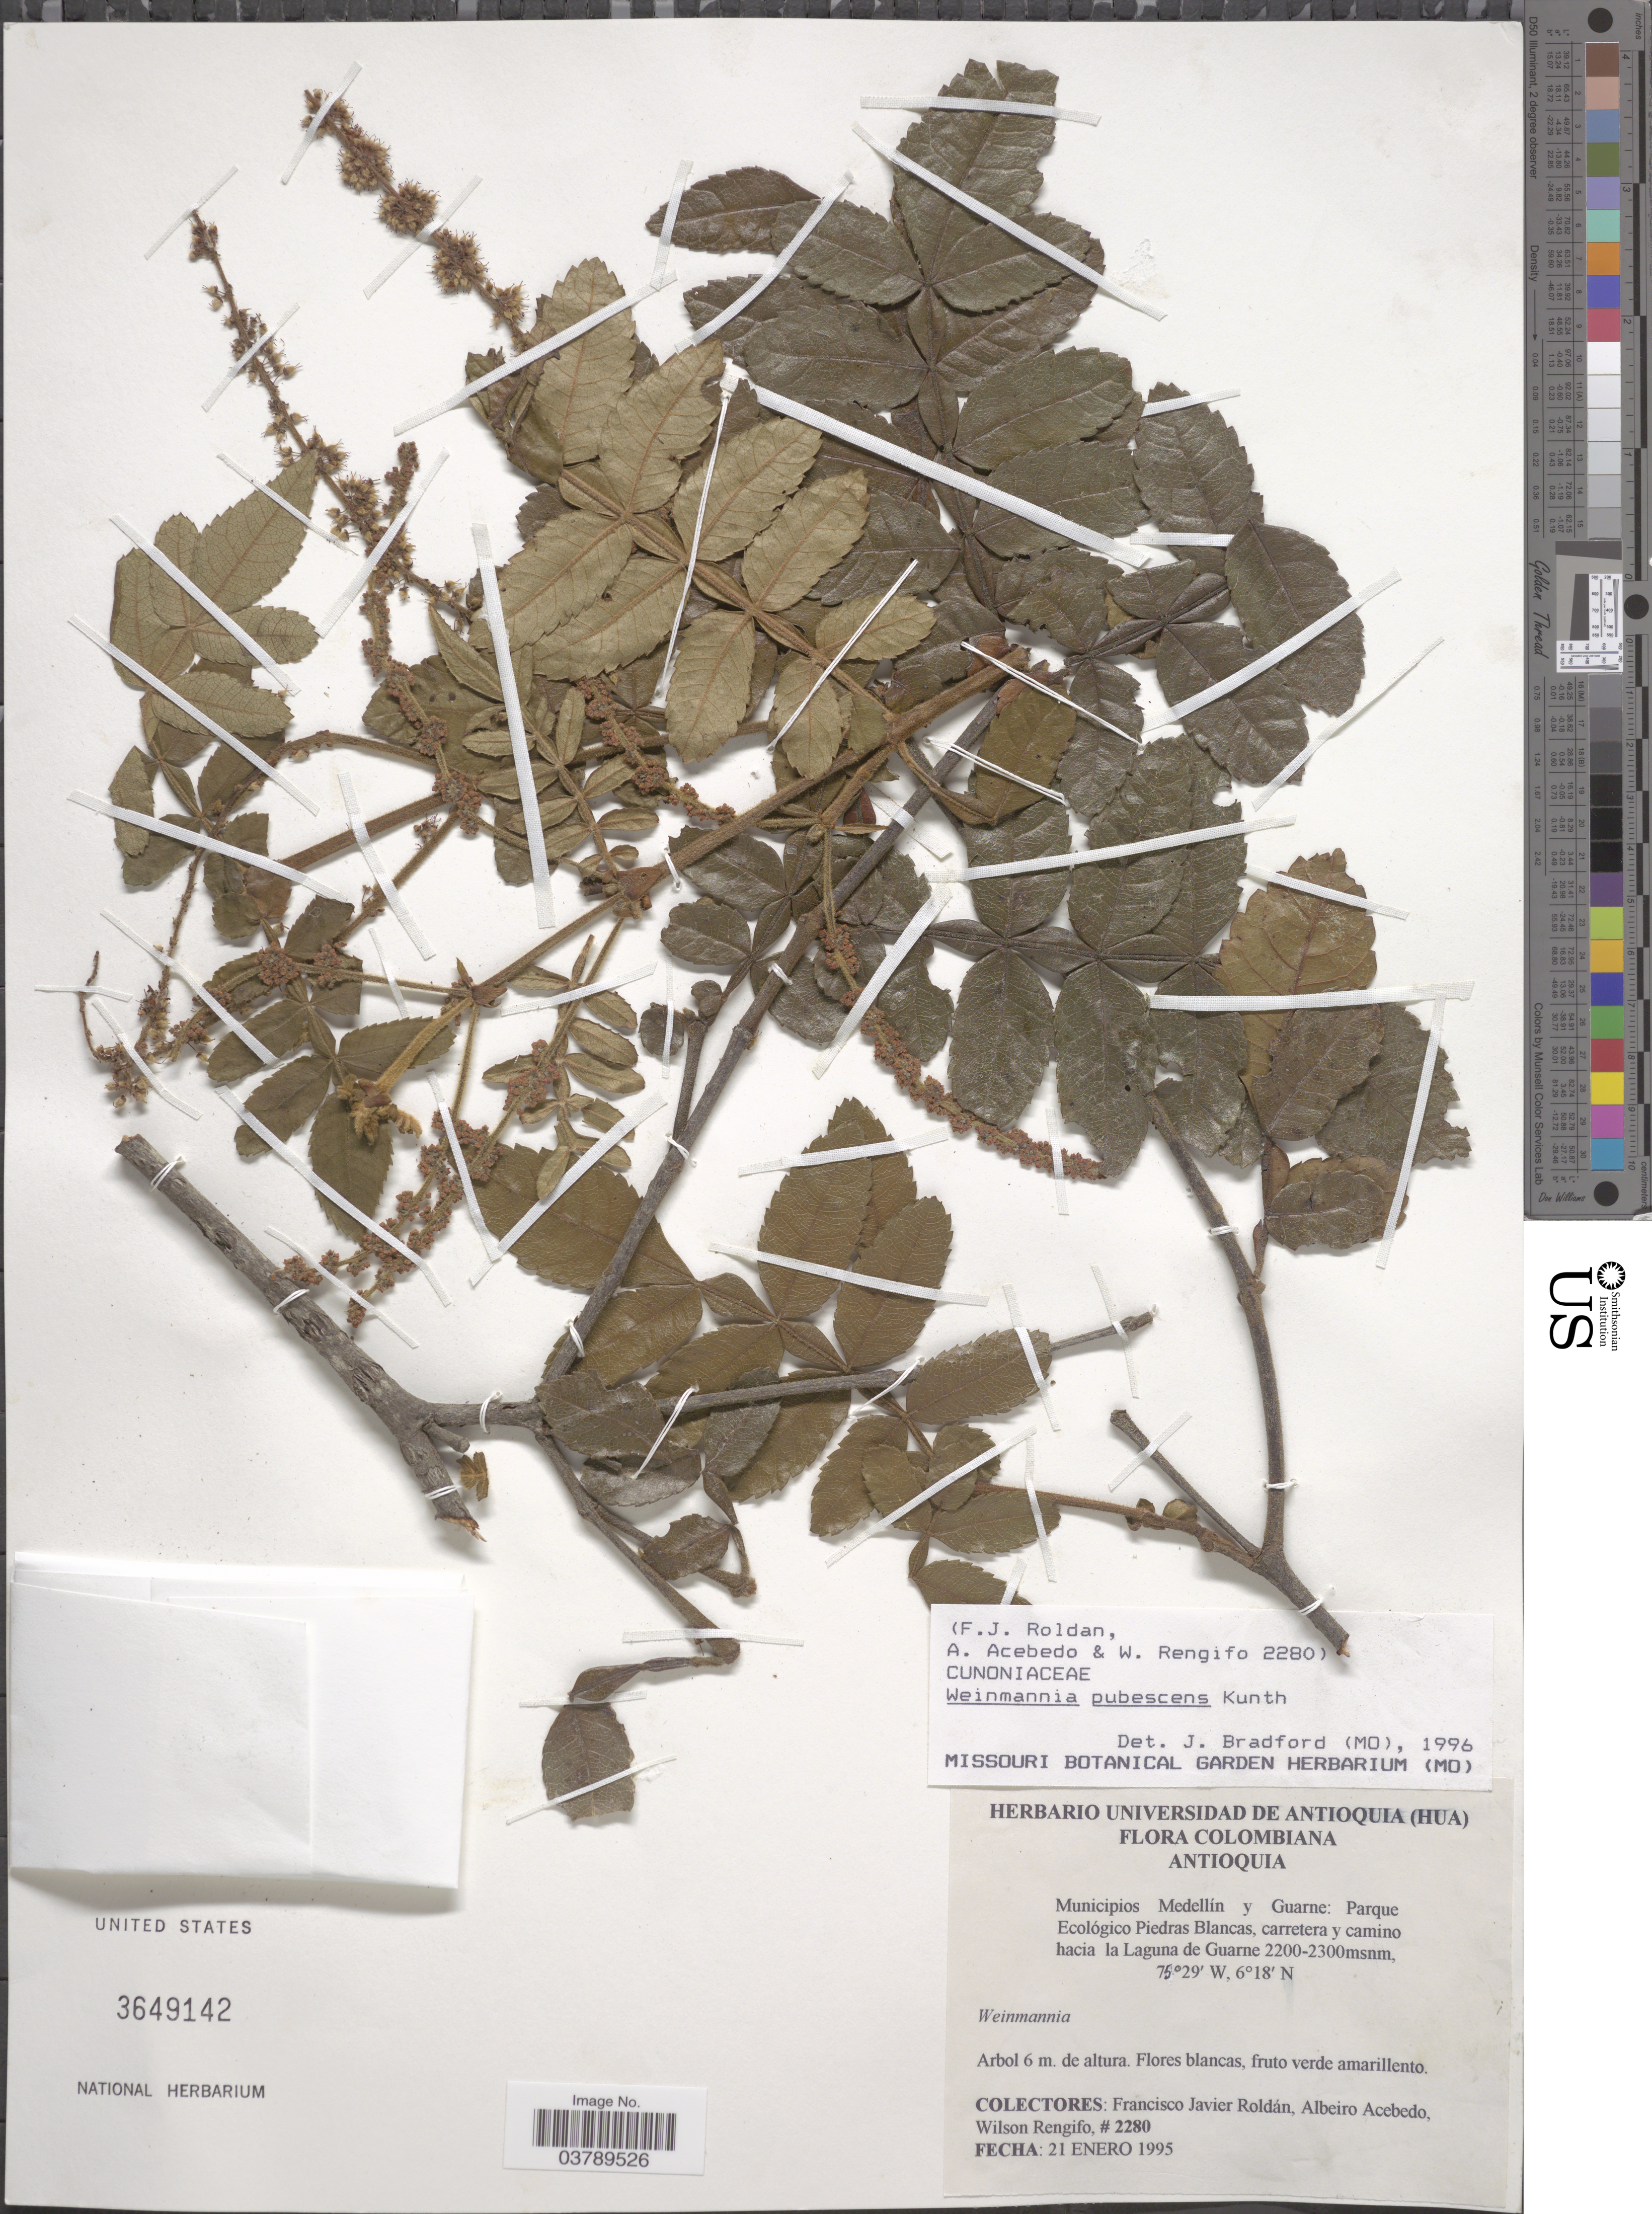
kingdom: Plantae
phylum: Tracheophyta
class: Magnoliopsida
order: Oxalidales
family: Cunoniaceae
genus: Weinmannia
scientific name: Weinmannia pubescens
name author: Kunth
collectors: F. J. Roldán, A. Acebedo & W. Rengifo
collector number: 2280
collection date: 1995-01-21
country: Colombia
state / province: Antioquia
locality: Municipios Medellín y Guarne: Parque Ecológico Piedras Blancas, carretera y camino hacia la Laguna de Guarne.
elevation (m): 2200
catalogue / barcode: US 3649142